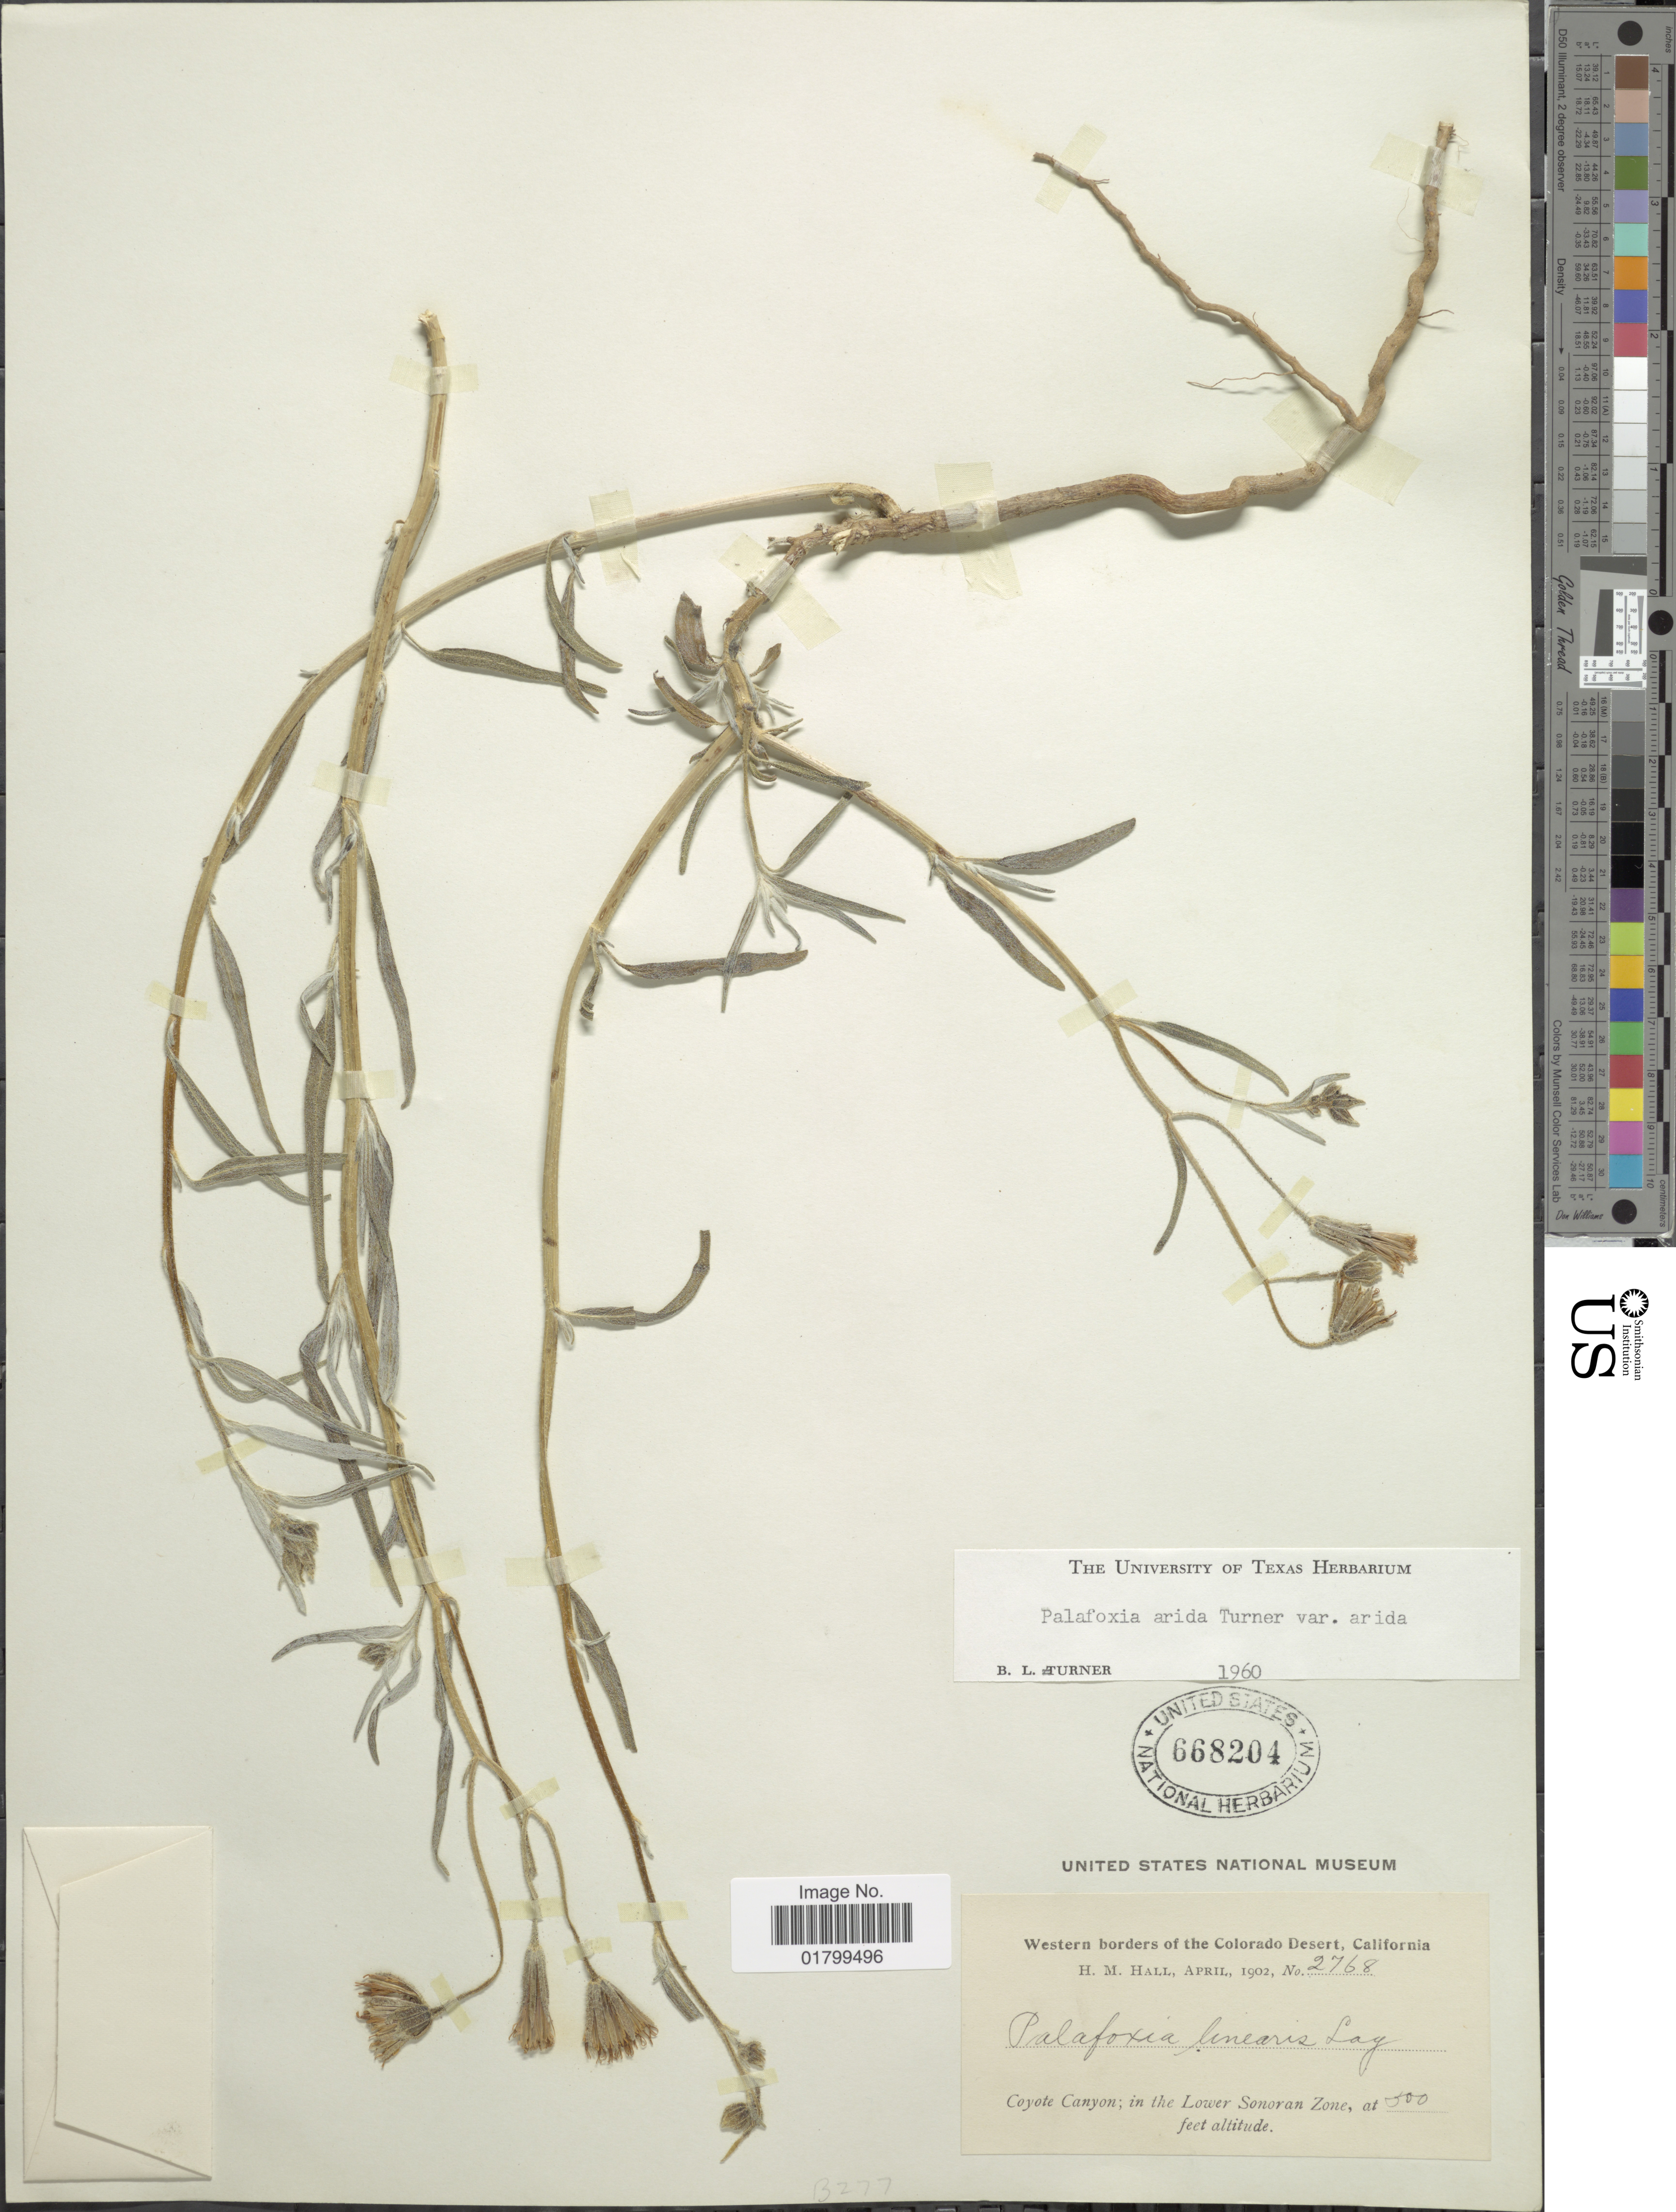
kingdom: Plantae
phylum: Tracheophyta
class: Magnoliopsida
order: Asterales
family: Asteraceae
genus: Palafoxia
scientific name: Palafoxia arida var. arida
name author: B.L. Turner & M.I. Morris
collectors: H. M. Hall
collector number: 2768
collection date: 1902-04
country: United States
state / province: California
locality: Western borders of the Colorado Desert, California, Coyote Canyon, in the Lower Sonoran Zone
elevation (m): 152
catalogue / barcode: US 668204